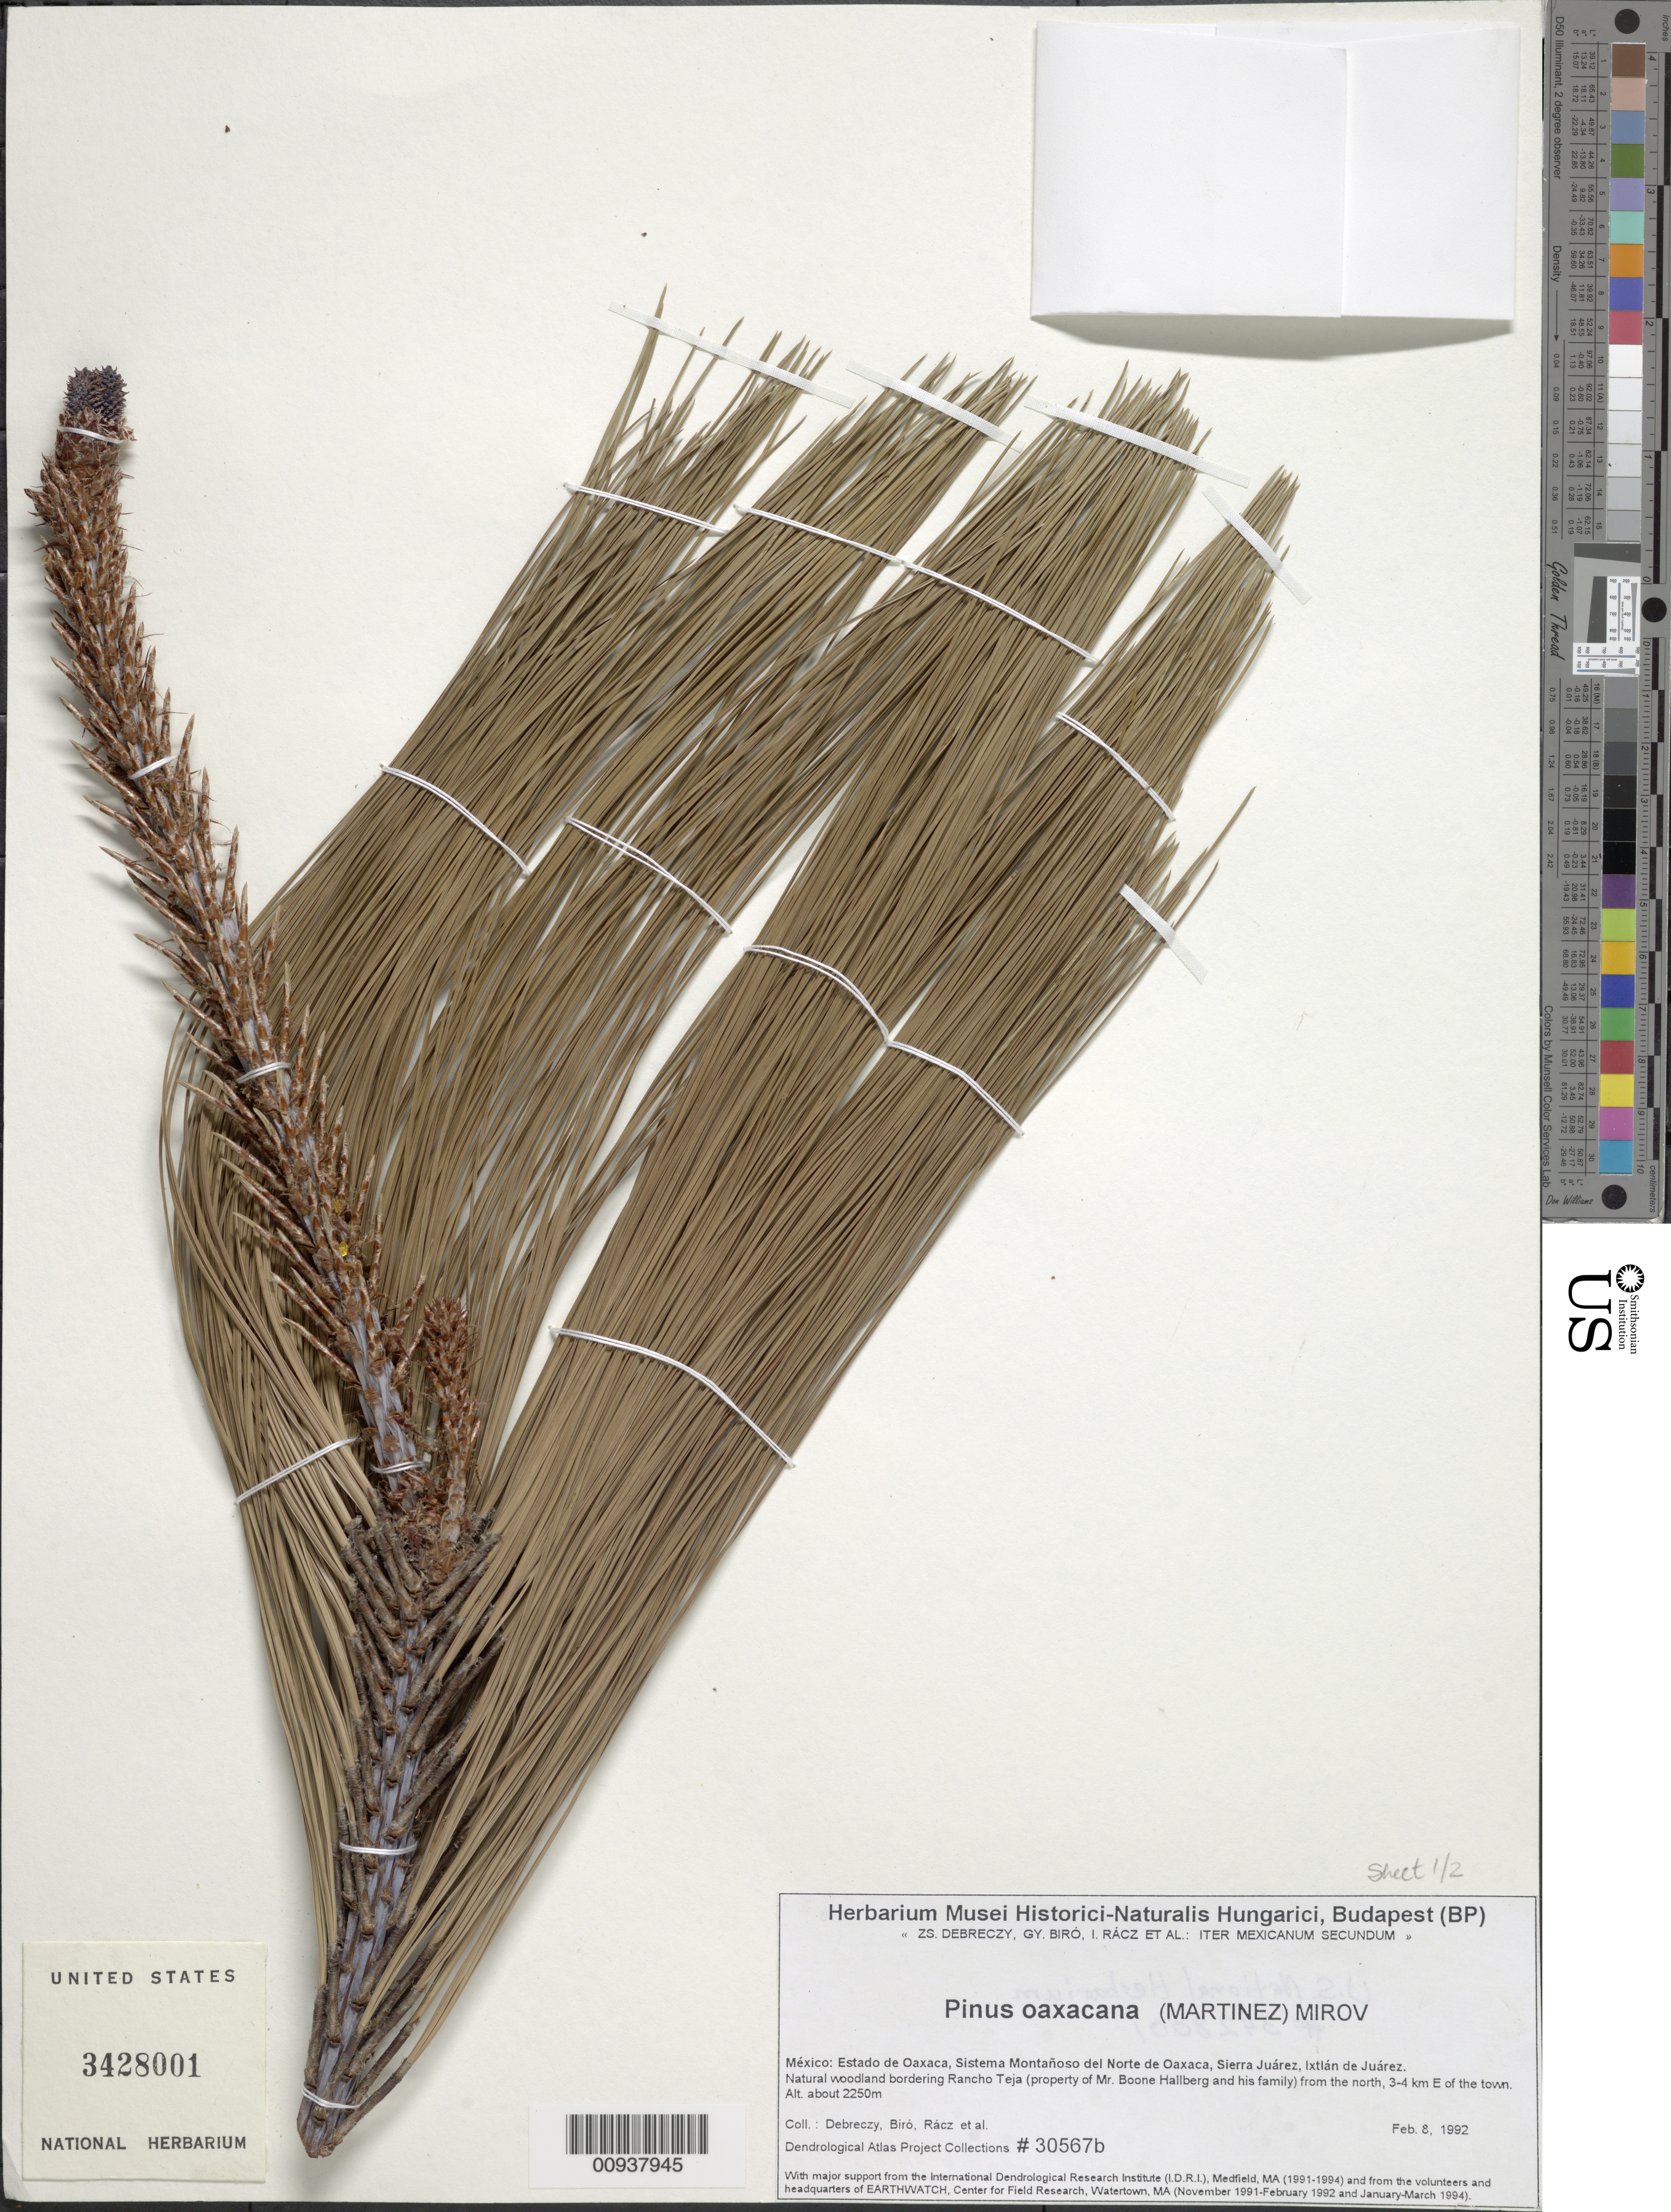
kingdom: Plantae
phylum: Tracheophyta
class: Pinopsida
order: Pinales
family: Pinaceae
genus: Pinus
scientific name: Pinus oaxacana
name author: Mirov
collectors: Z. Debreczy, G. Biro, I. Rácz & et al.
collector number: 30567 b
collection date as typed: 08 Feb 1992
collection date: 1992-02-08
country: Mexico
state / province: Oaxaca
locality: Sistema Montañoso del Norte de Oaxaca, Sierra Juárez, Ixtlán de Juárez. Natural woodland bordering Rancho Teja (property of Mr. Boone Hallberg and his family) from the north, 3-4 km E of the town.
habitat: Natural woodland.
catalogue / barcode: US 3428001